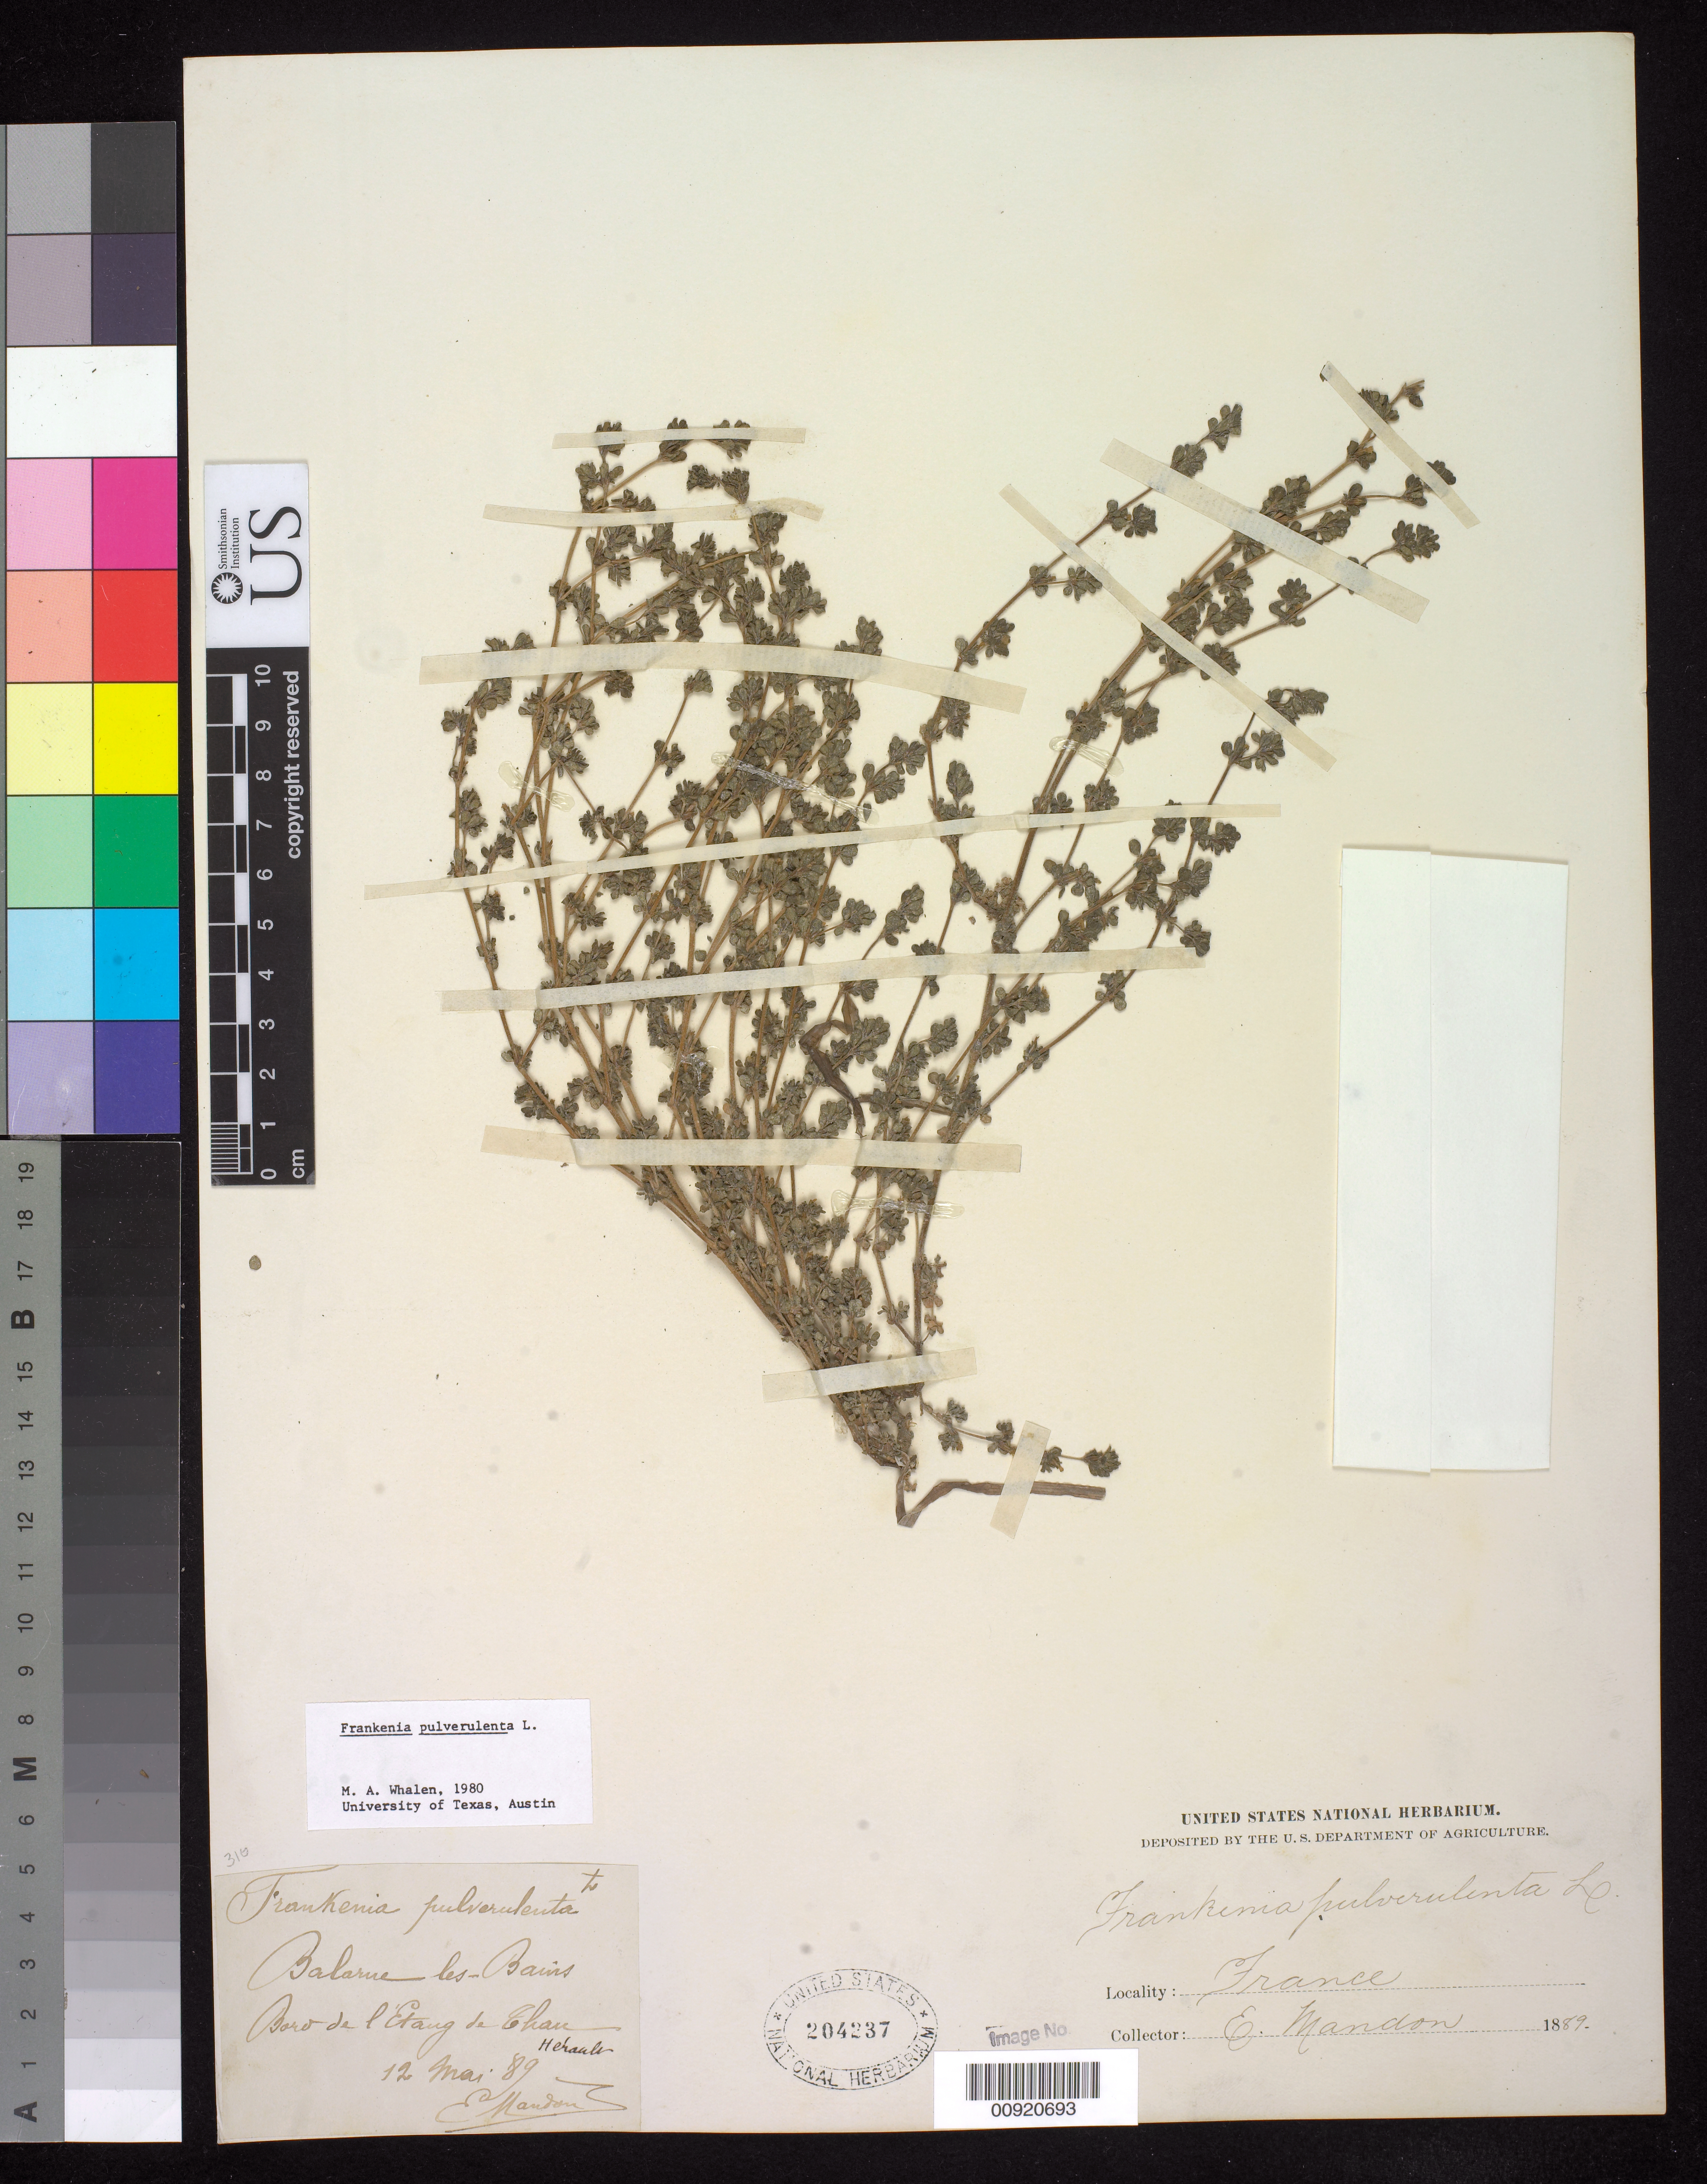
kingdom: Plantae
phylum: Tracheophyta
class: Magnoliopsida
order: Caryophyllales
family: Frankeniaceae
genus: Frankenia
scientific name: Frankenia pulverulenta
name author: L.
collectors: E. Mandon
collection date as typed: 12 May 1889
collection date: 1889-05-12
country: France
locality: Balarue les Bains Baro de [Pct]ang de Chau.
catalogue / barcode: US 204237